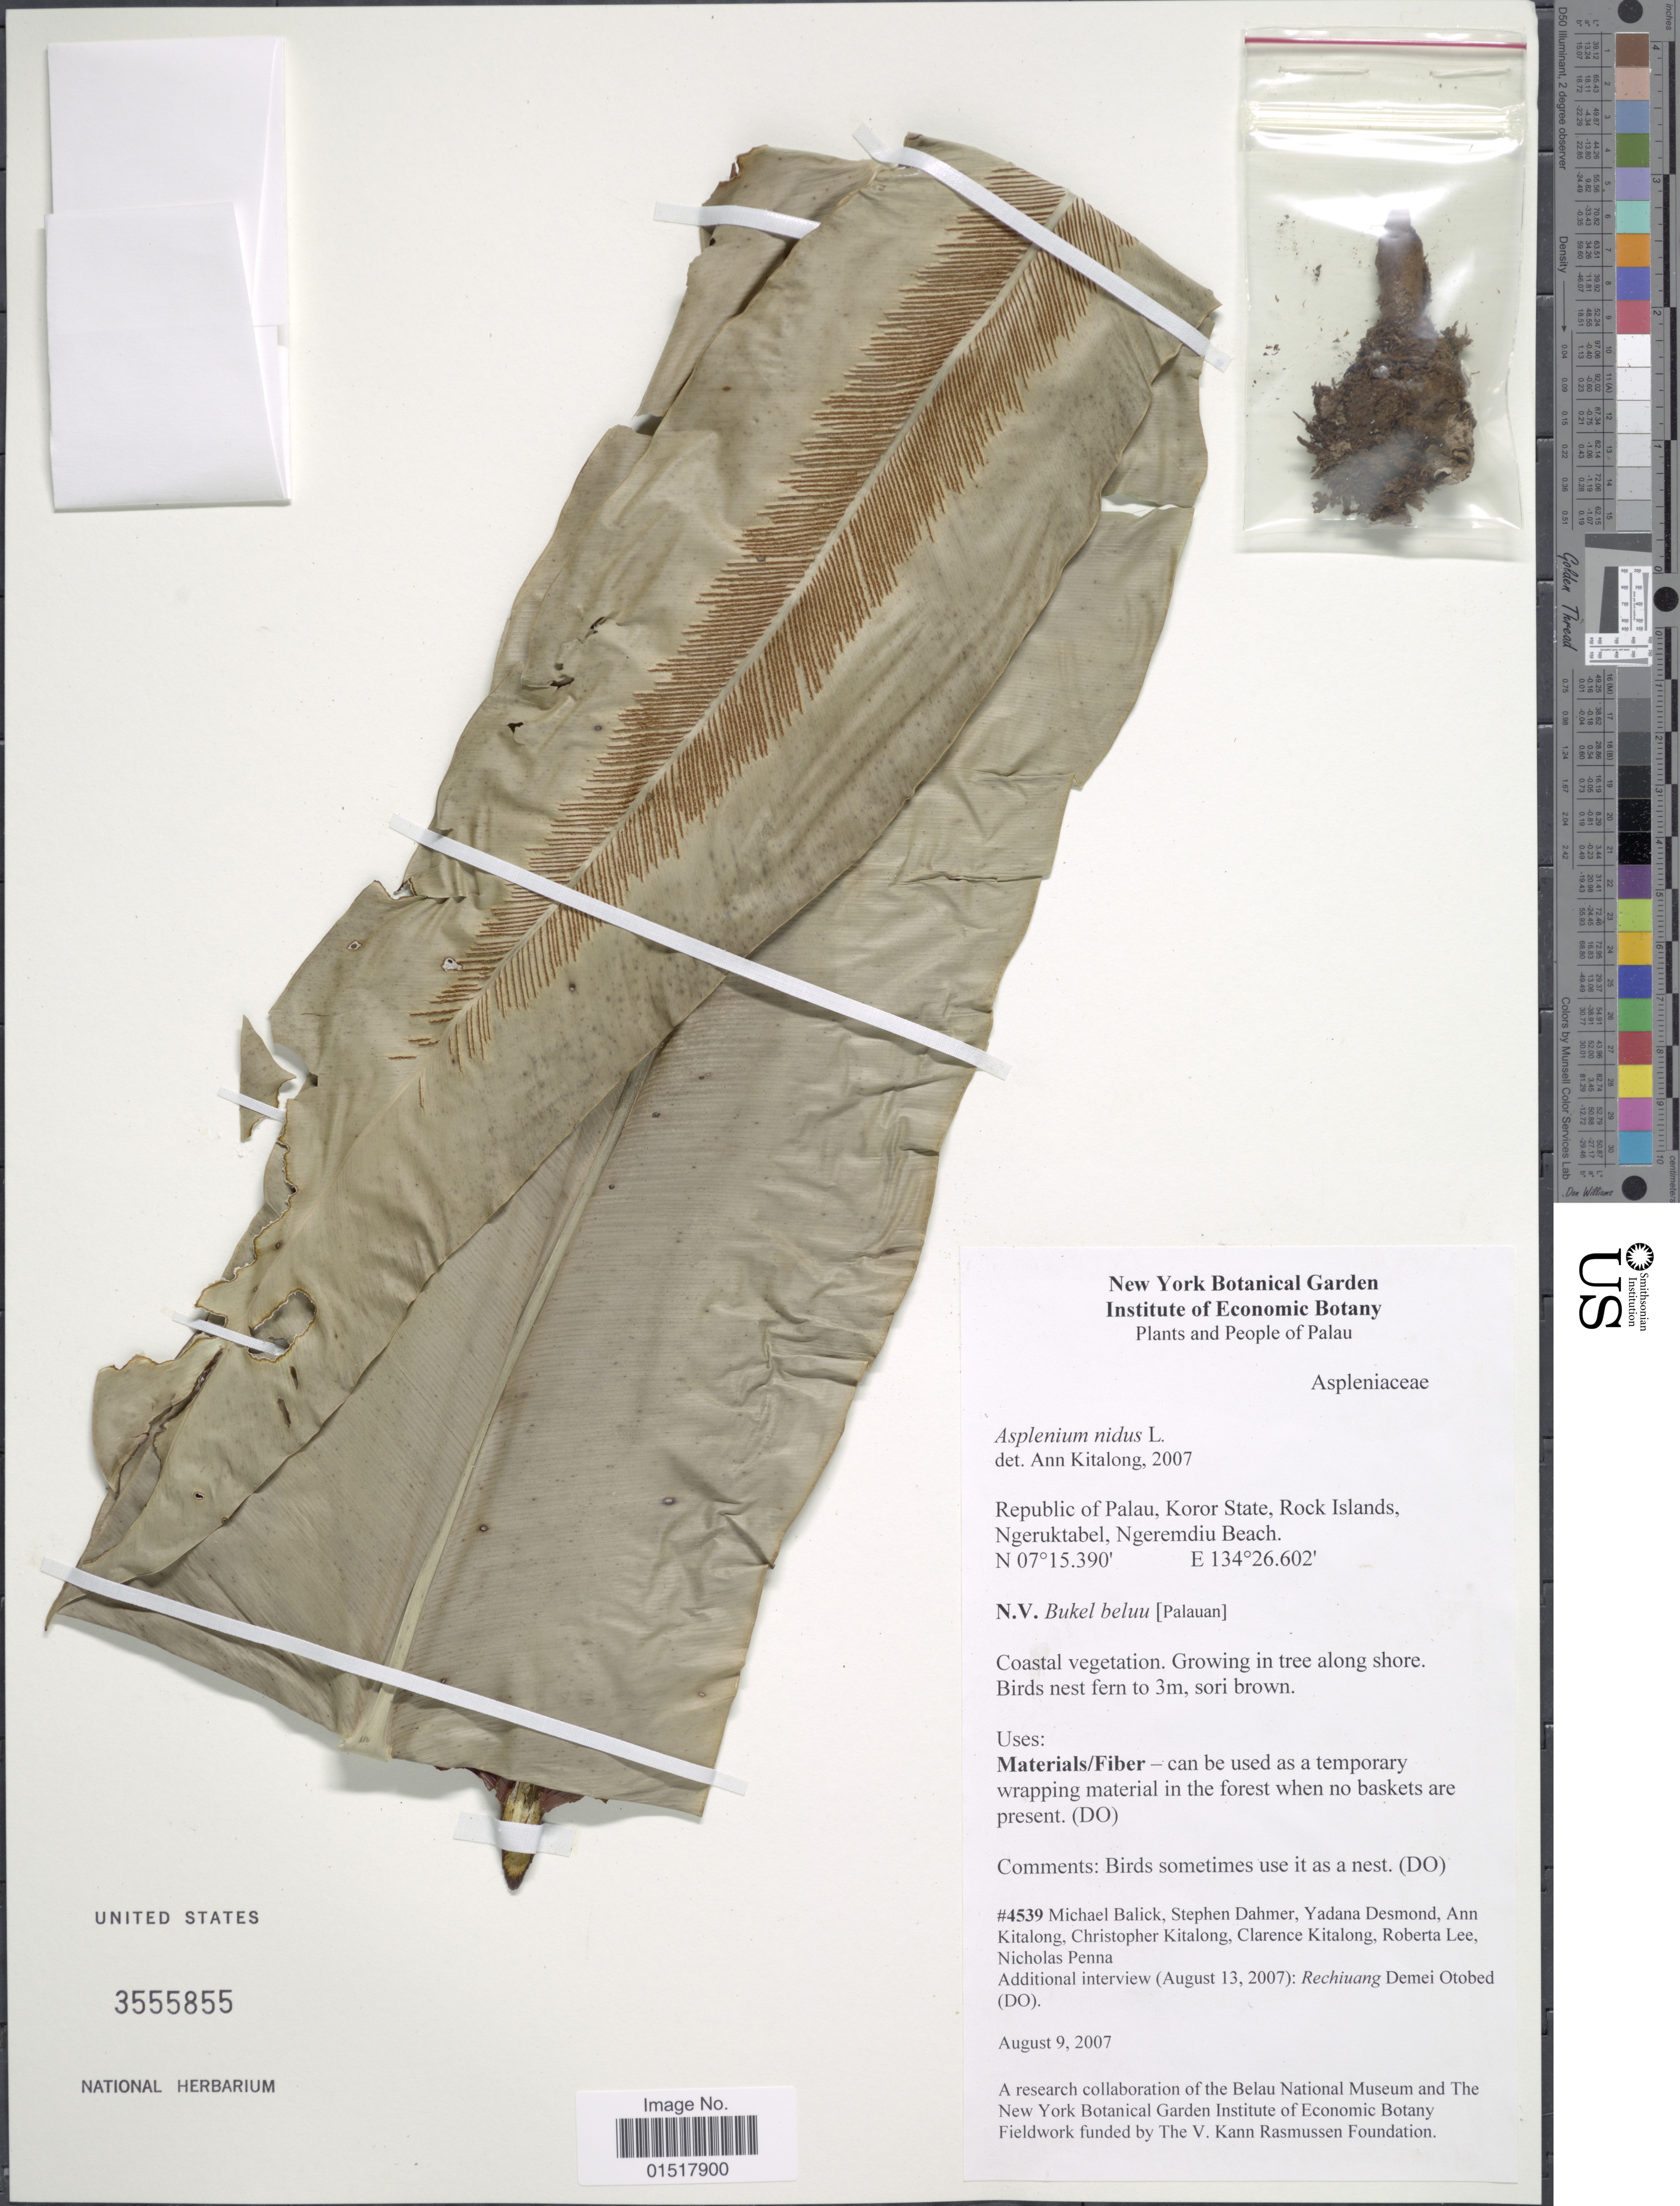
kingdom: Plantae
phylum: Tracheophyta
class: Polypodiopsida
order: Polypodiales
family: Aspleniaceae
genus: Asplenium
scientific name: Asplenium nidus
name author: L.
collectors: M. J. Balick, S. Dahmer, Y. Desmond, A. Kitalong & et al.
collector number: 4539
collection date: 2007-08-09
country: Palau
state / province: Koror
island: Ngeruktabel [Urukthapel]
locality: Republic of Palau, Koror State, Rock Islands, Ngeruktabel, Ngeremdiu Beach.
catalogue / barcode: US 3555855